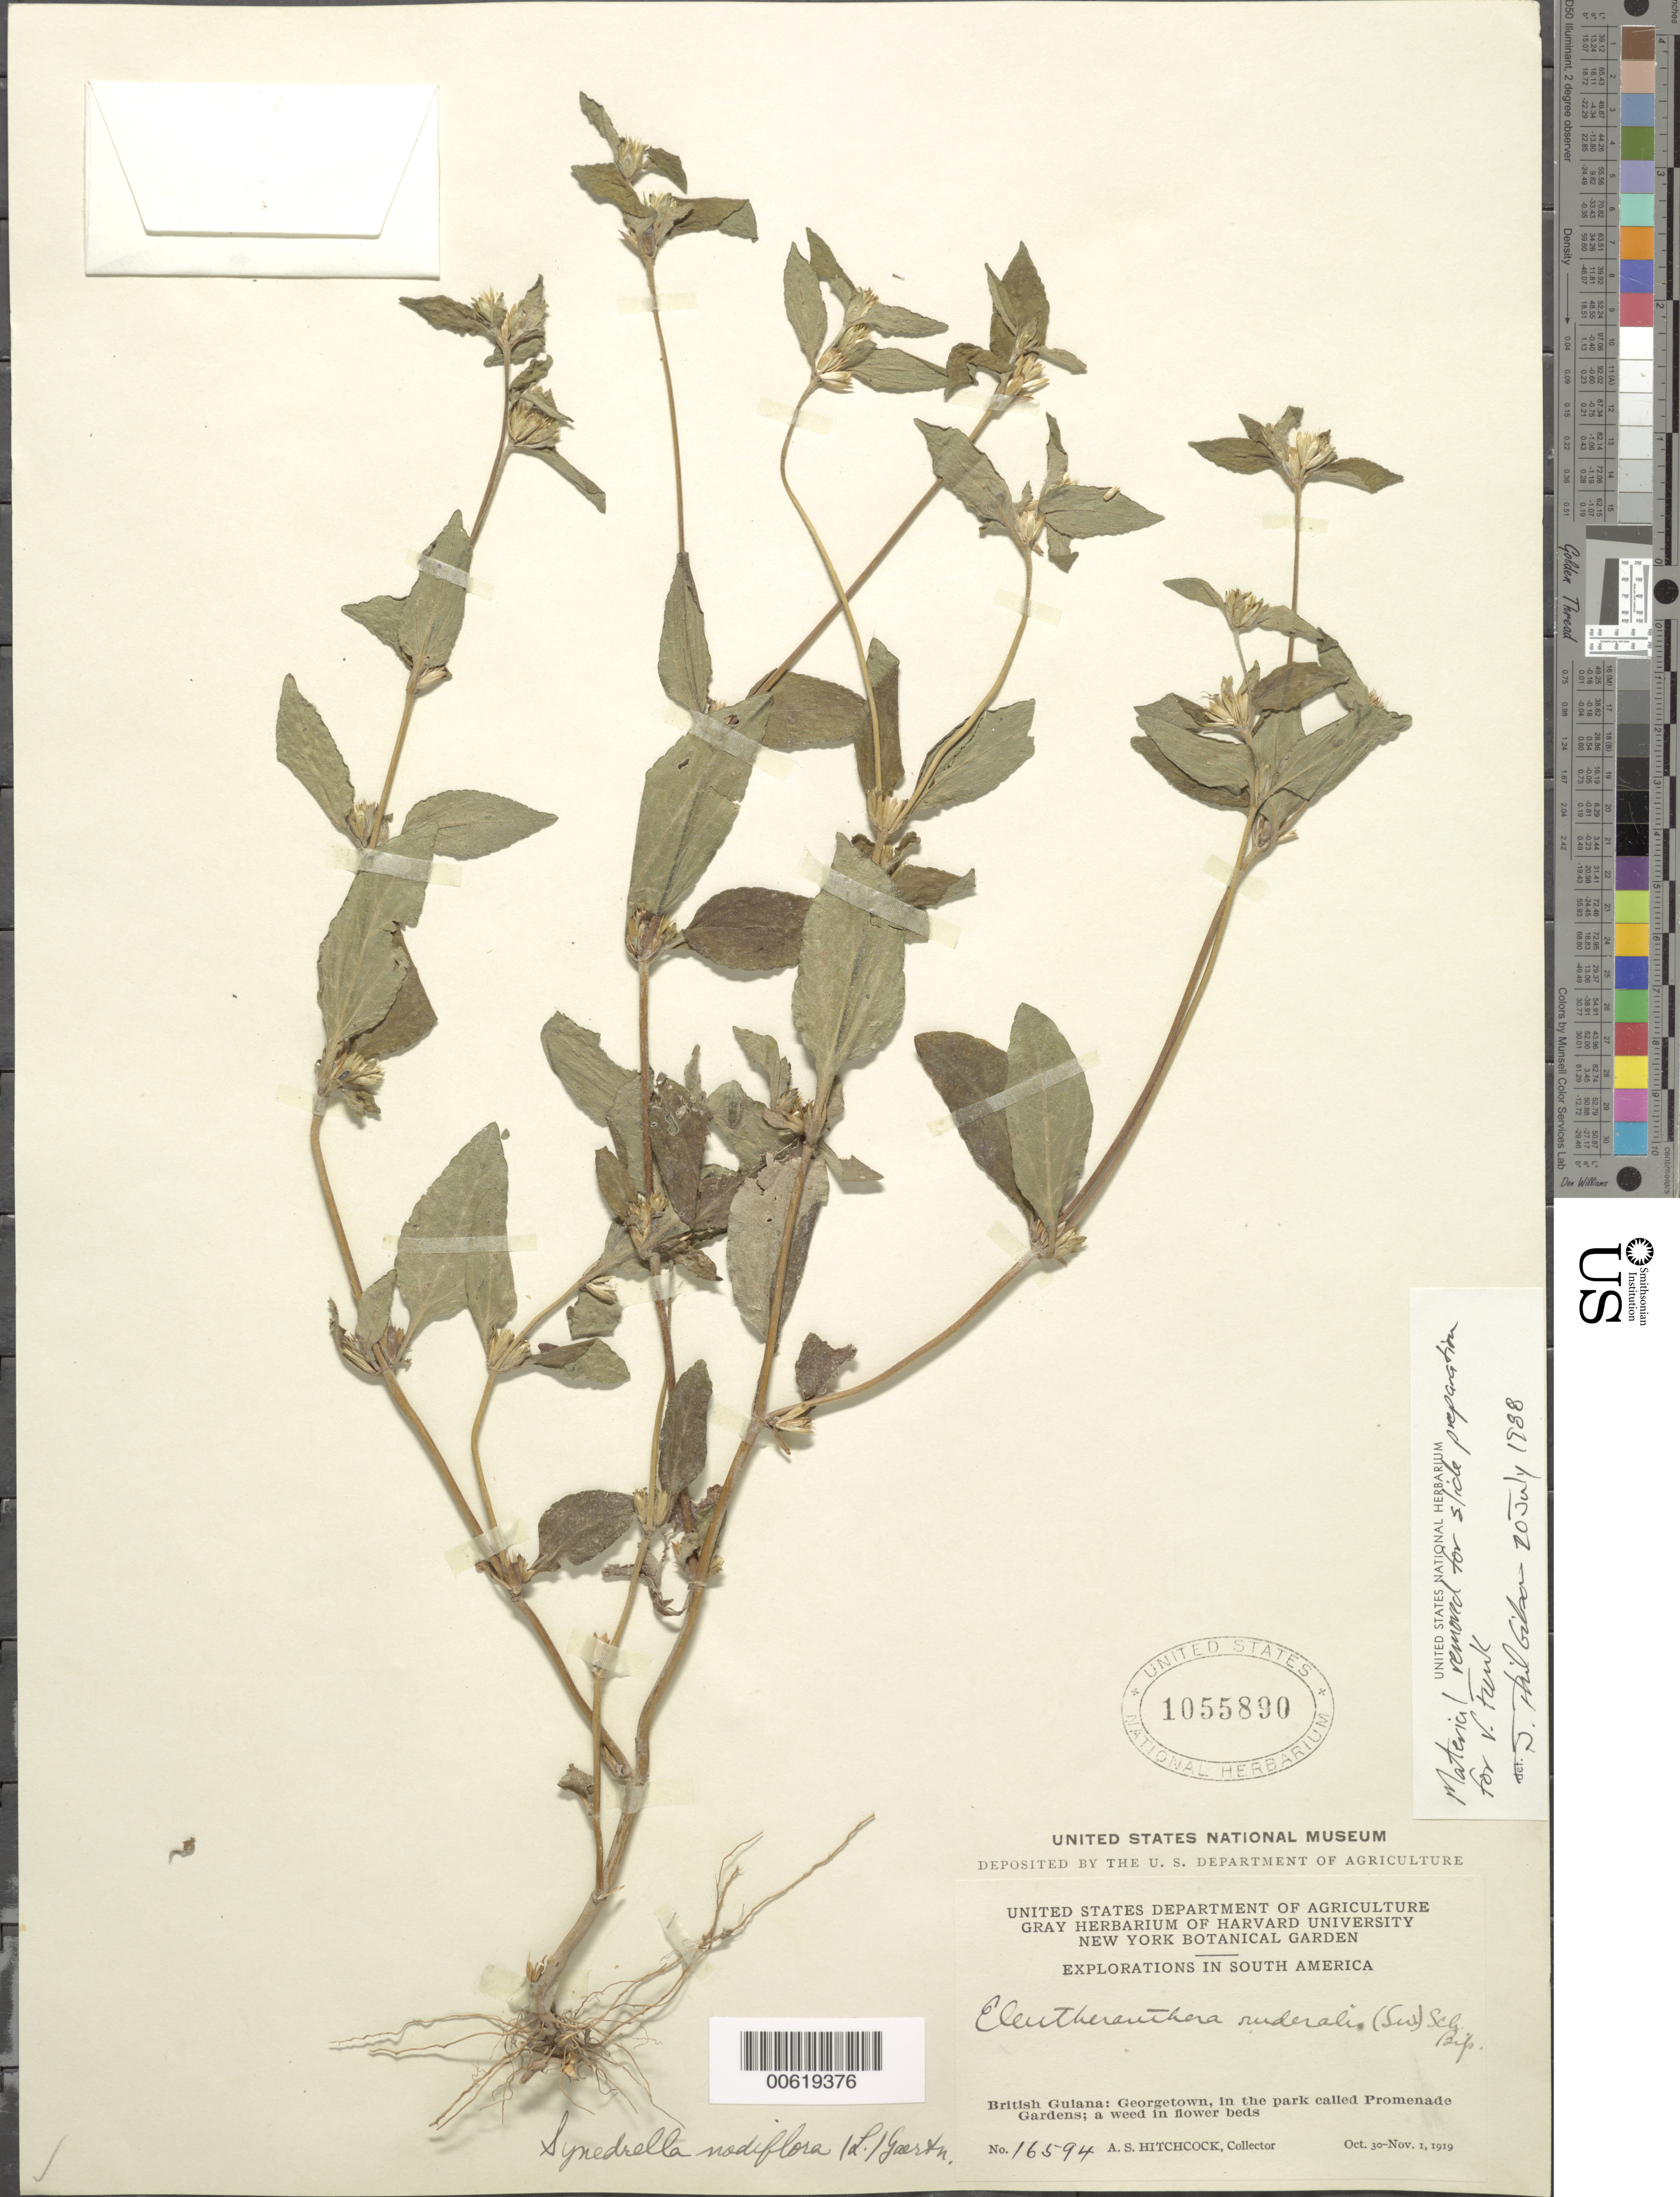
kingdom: Plantae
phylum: Tracheophyta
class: Magnoliopsida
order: Asterales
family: Asteraceae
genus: Synedrella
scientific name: Synedrella nodiflora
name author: (L.) Gaertn.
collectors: A. S. Hitchcock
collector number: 16594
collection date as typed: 30-Oct-19 to 1-Nov-19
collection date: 1919-10-30/1919-11-01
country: Guyana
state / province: Demerara-Mahaica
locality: Georgetown, Promenade Gardens Park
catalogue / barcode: US 1055890